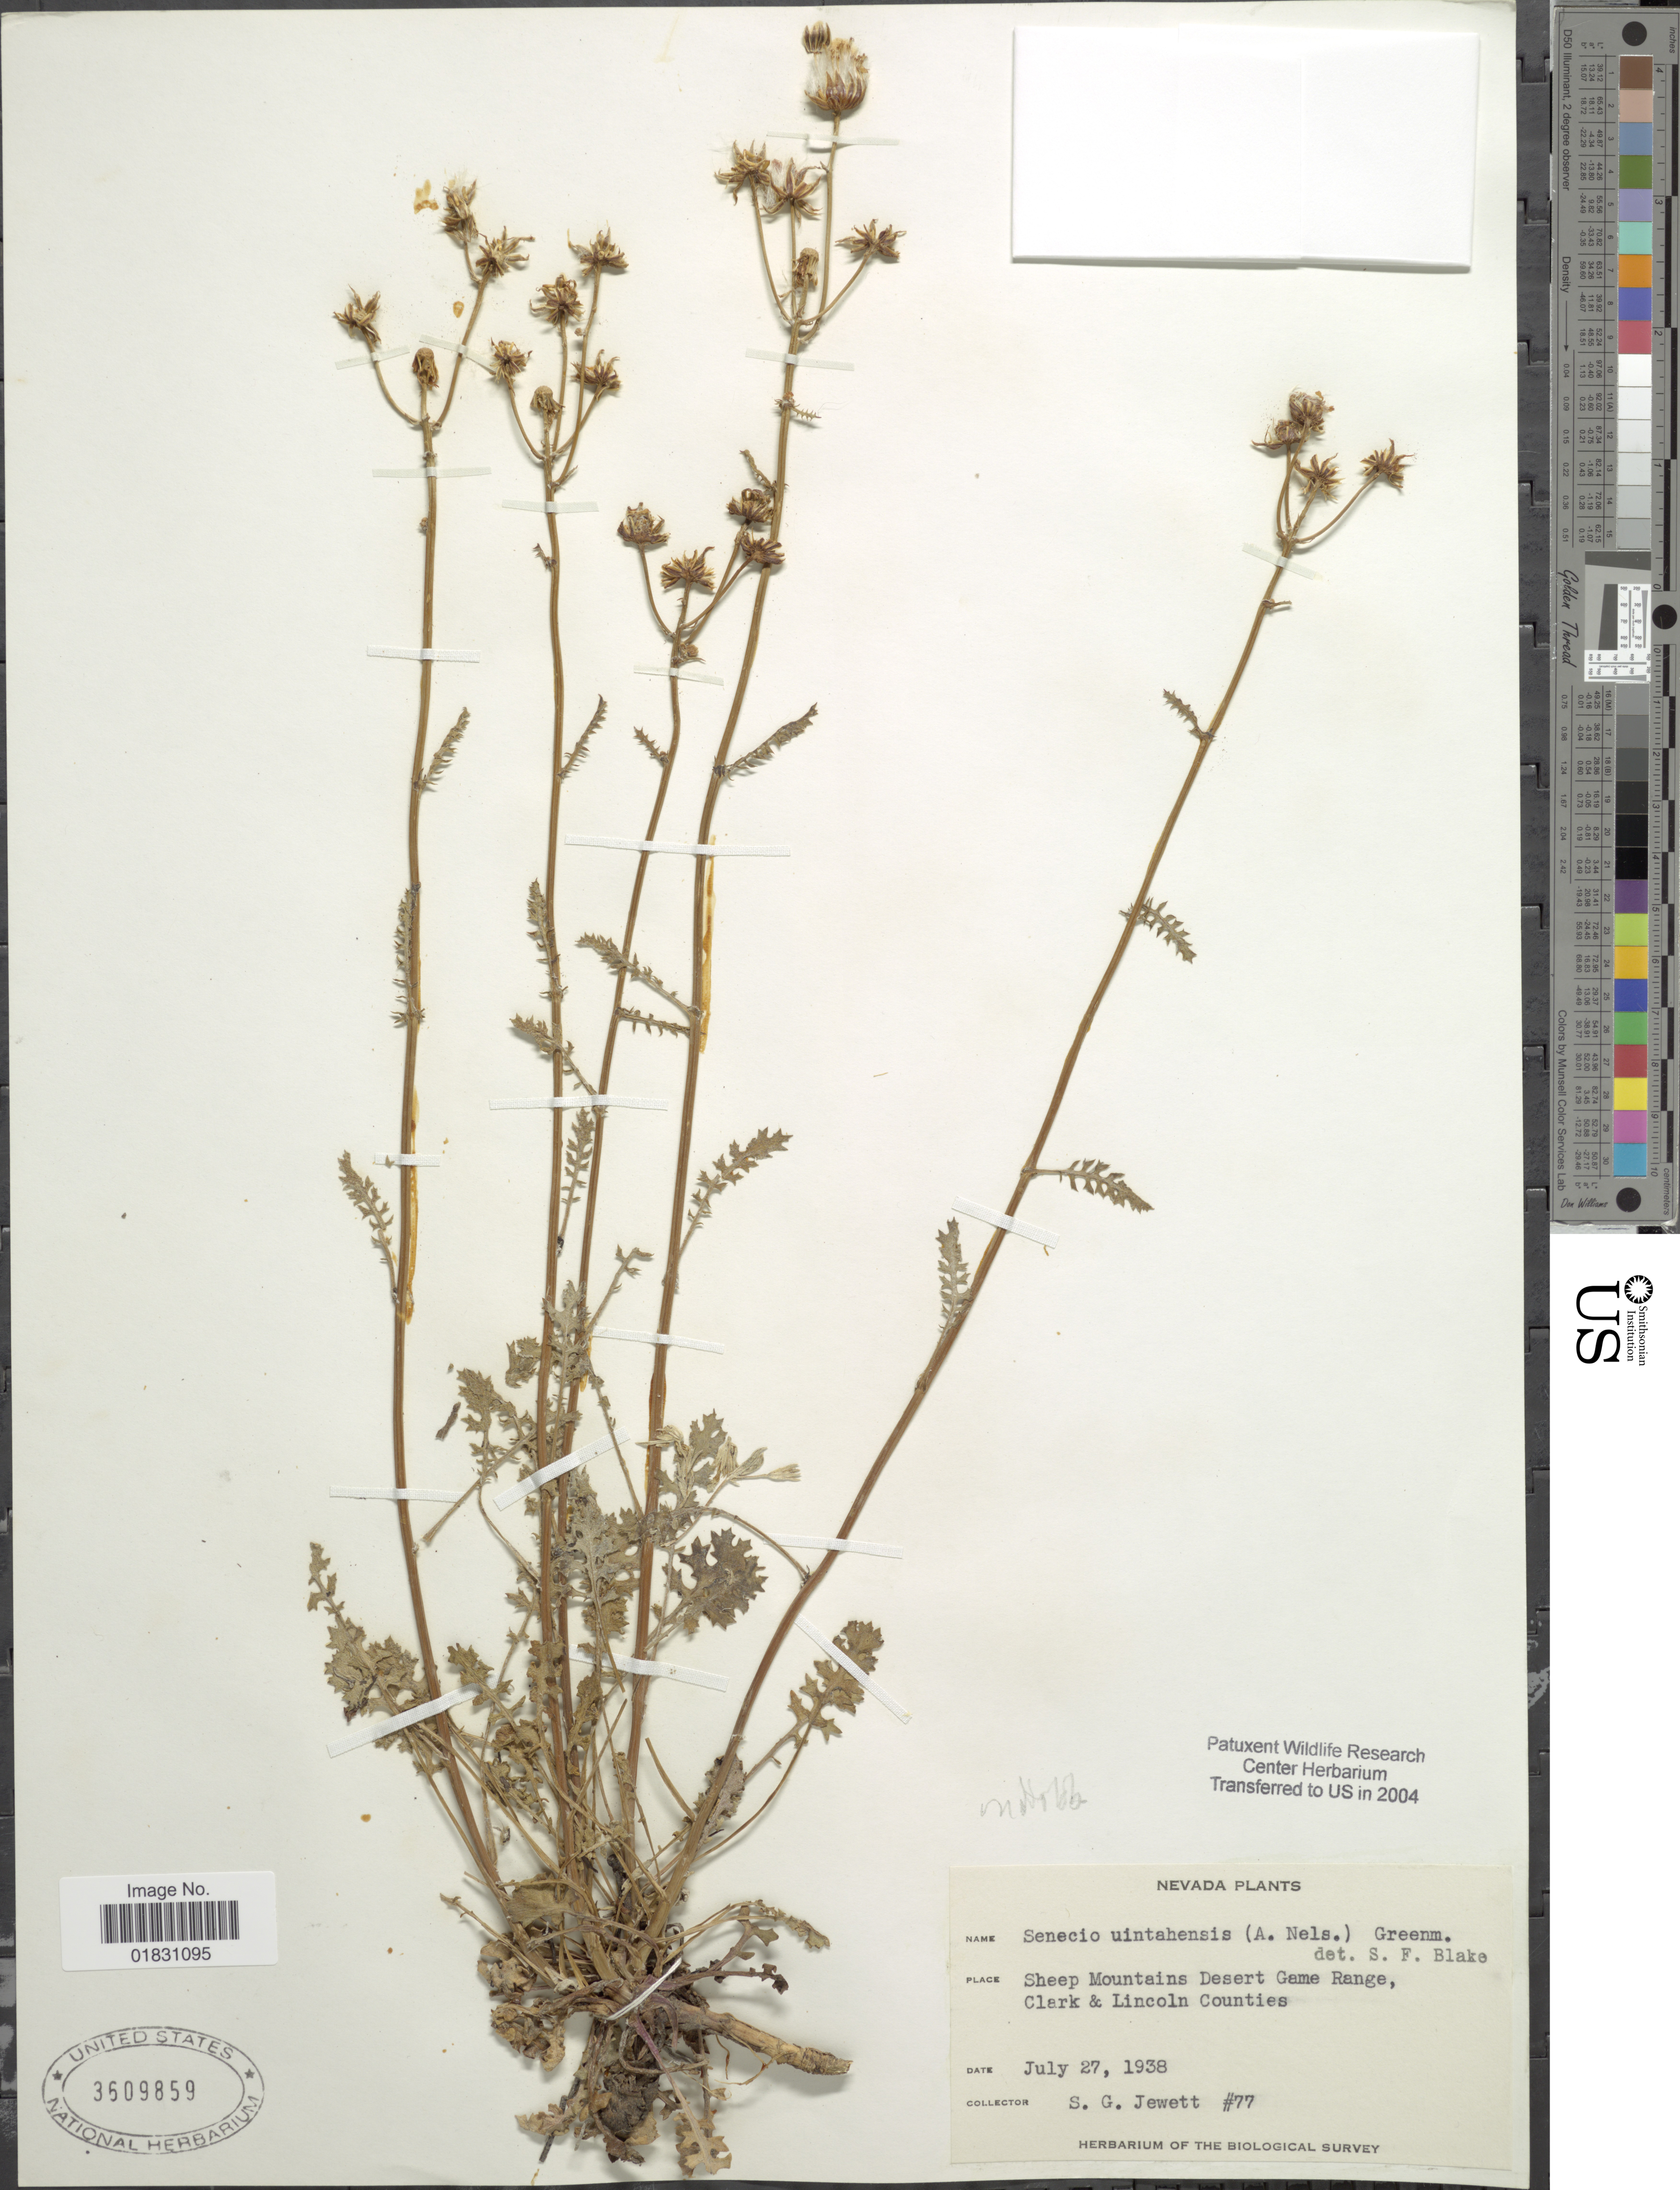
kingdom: Plantae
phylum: Tracheophyta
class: Magnoliopsida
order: Asterales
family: Asteraceae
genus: Packera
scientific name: Packera multilobata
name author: (Torr. & A. Gray) W.A. Weber & Á. Löve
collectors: S. Jewett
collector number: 77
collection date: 1938-07-27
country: United States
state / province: Nevada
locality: Sheep Mountains Desert Game Range, Clark & Lincoln Counties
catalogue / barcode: US 3609859